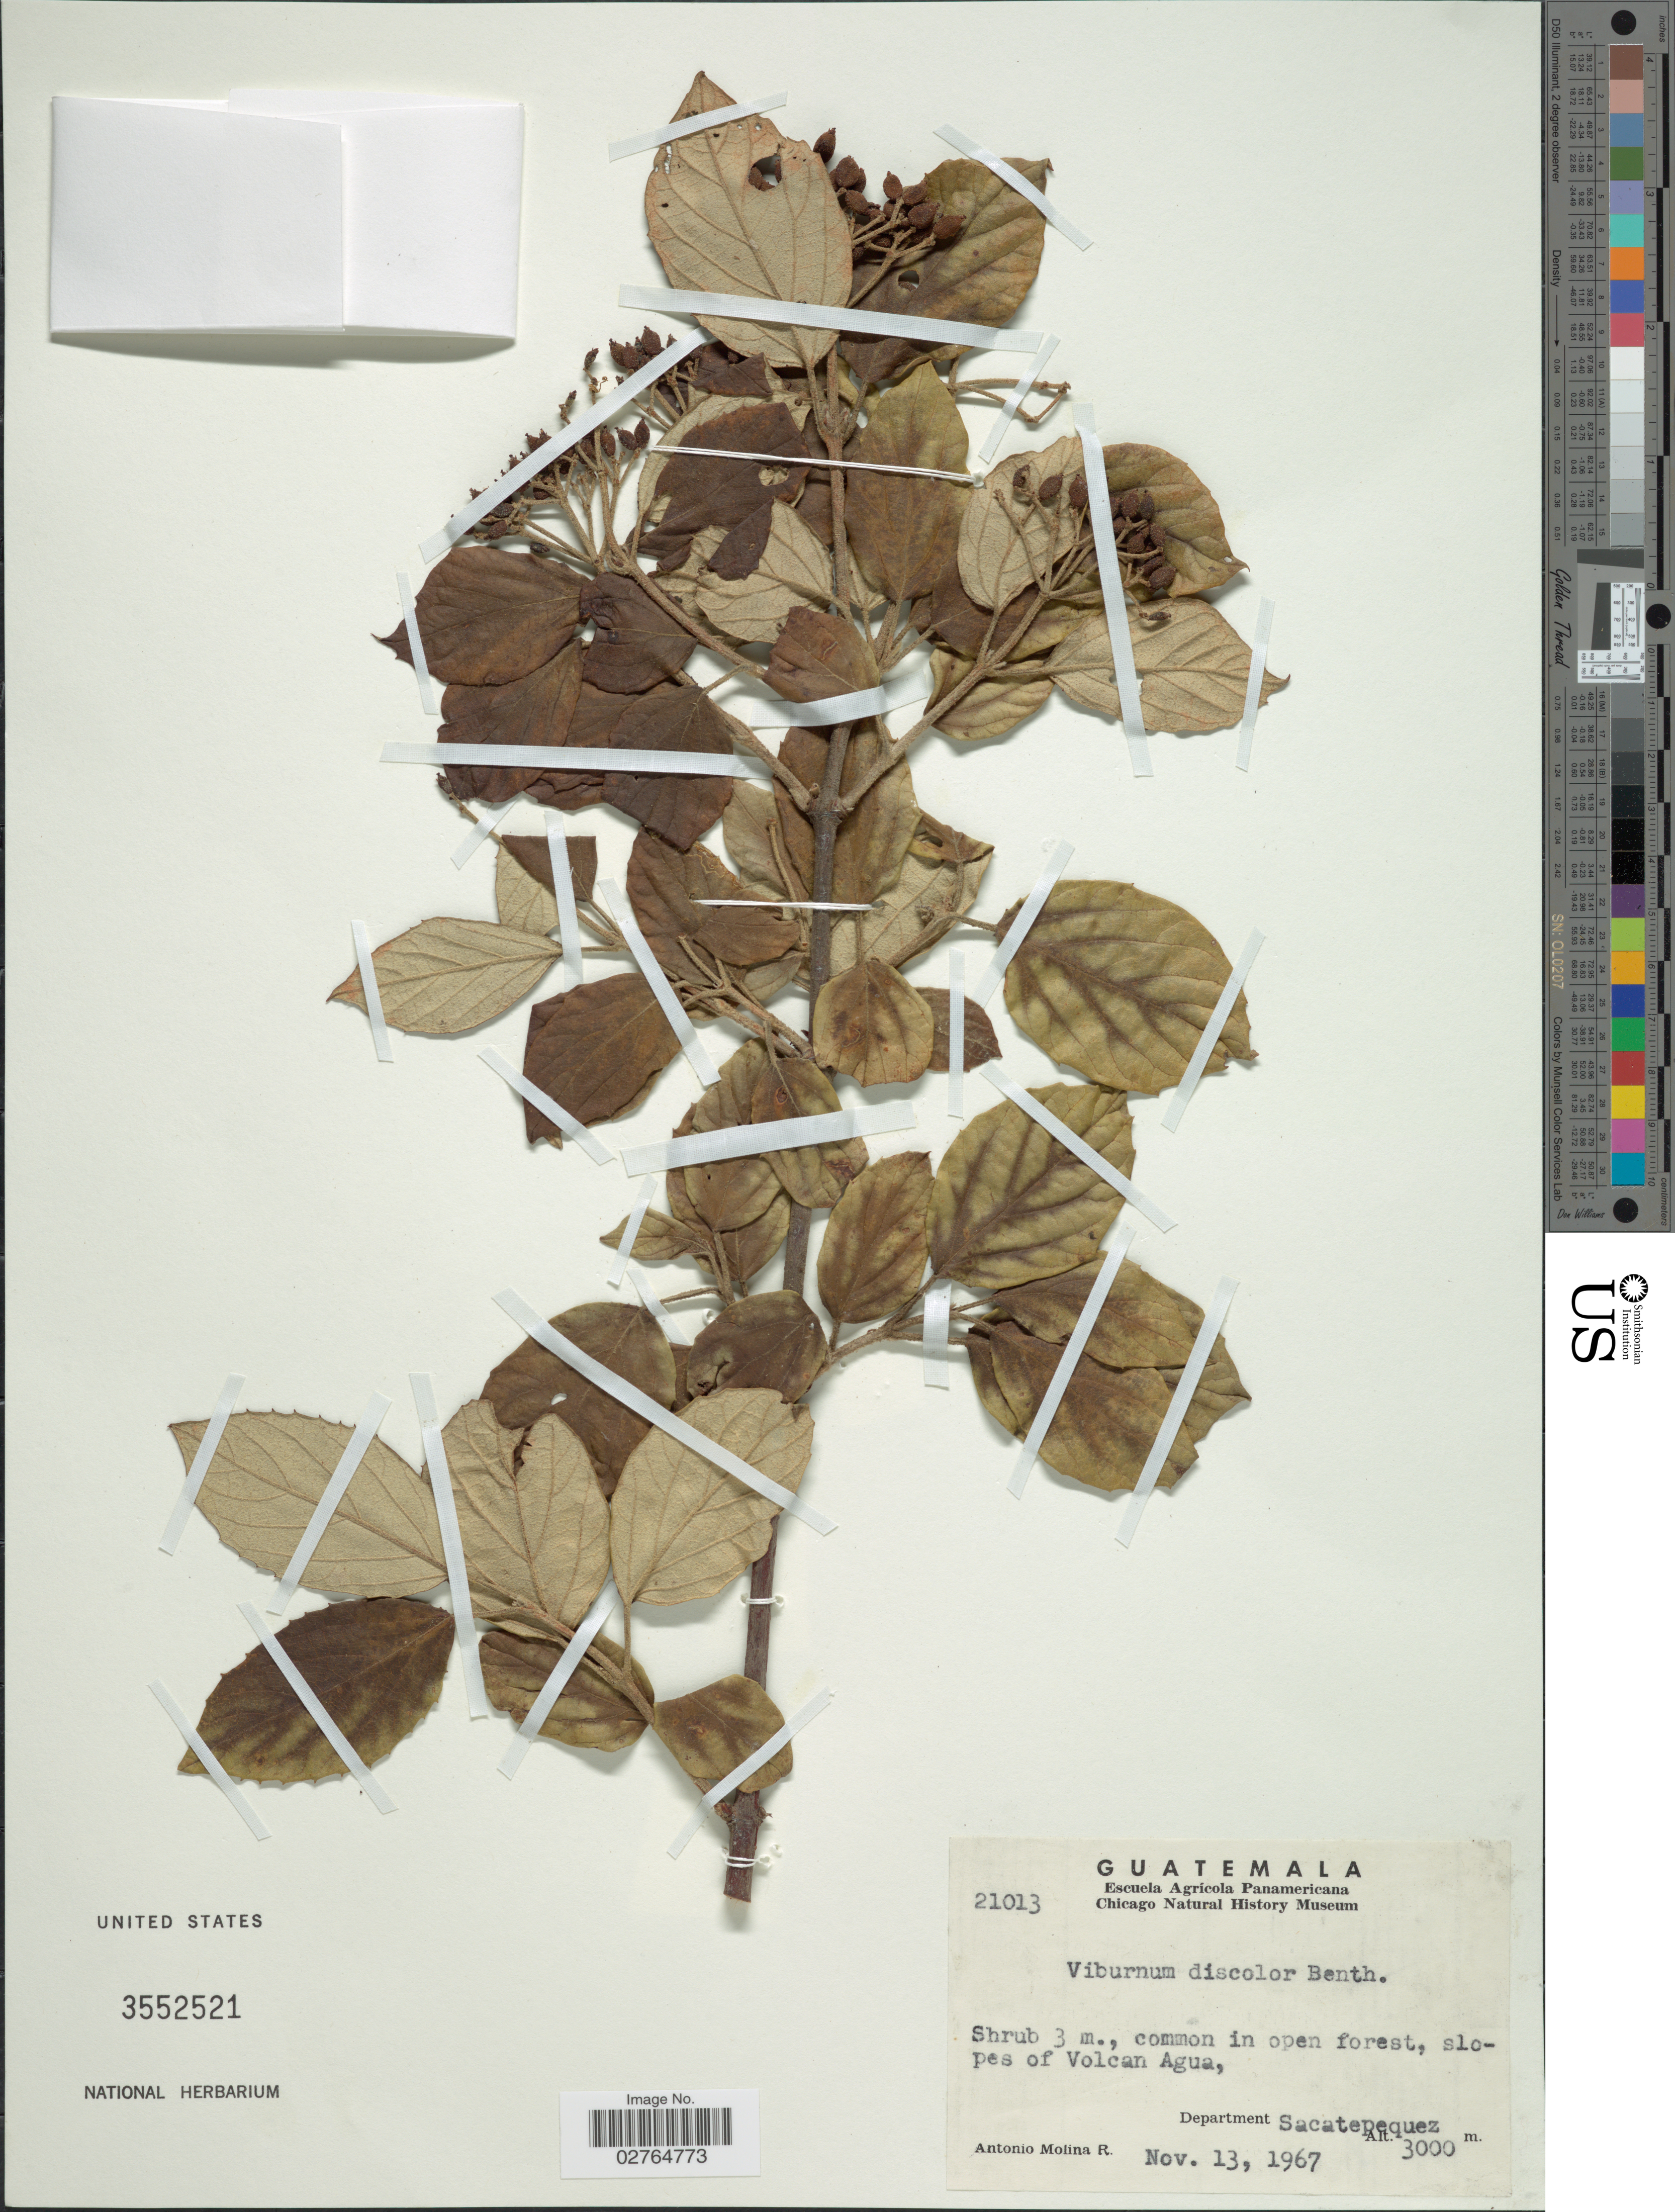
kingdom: Plantae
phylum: Tracheophyta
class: Magnoliopsida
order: Dipsacales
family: Viburnaceae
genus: Viburnum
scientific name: Viburnum discolor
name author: Benth.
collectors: A. Molina R.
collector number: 21013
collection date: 1967-11-13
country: Guatemala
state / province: Sacatepéquez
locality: Slopes of Volcan Agua. Department Sacatepequez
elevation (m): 3000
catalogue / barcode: US 3552521